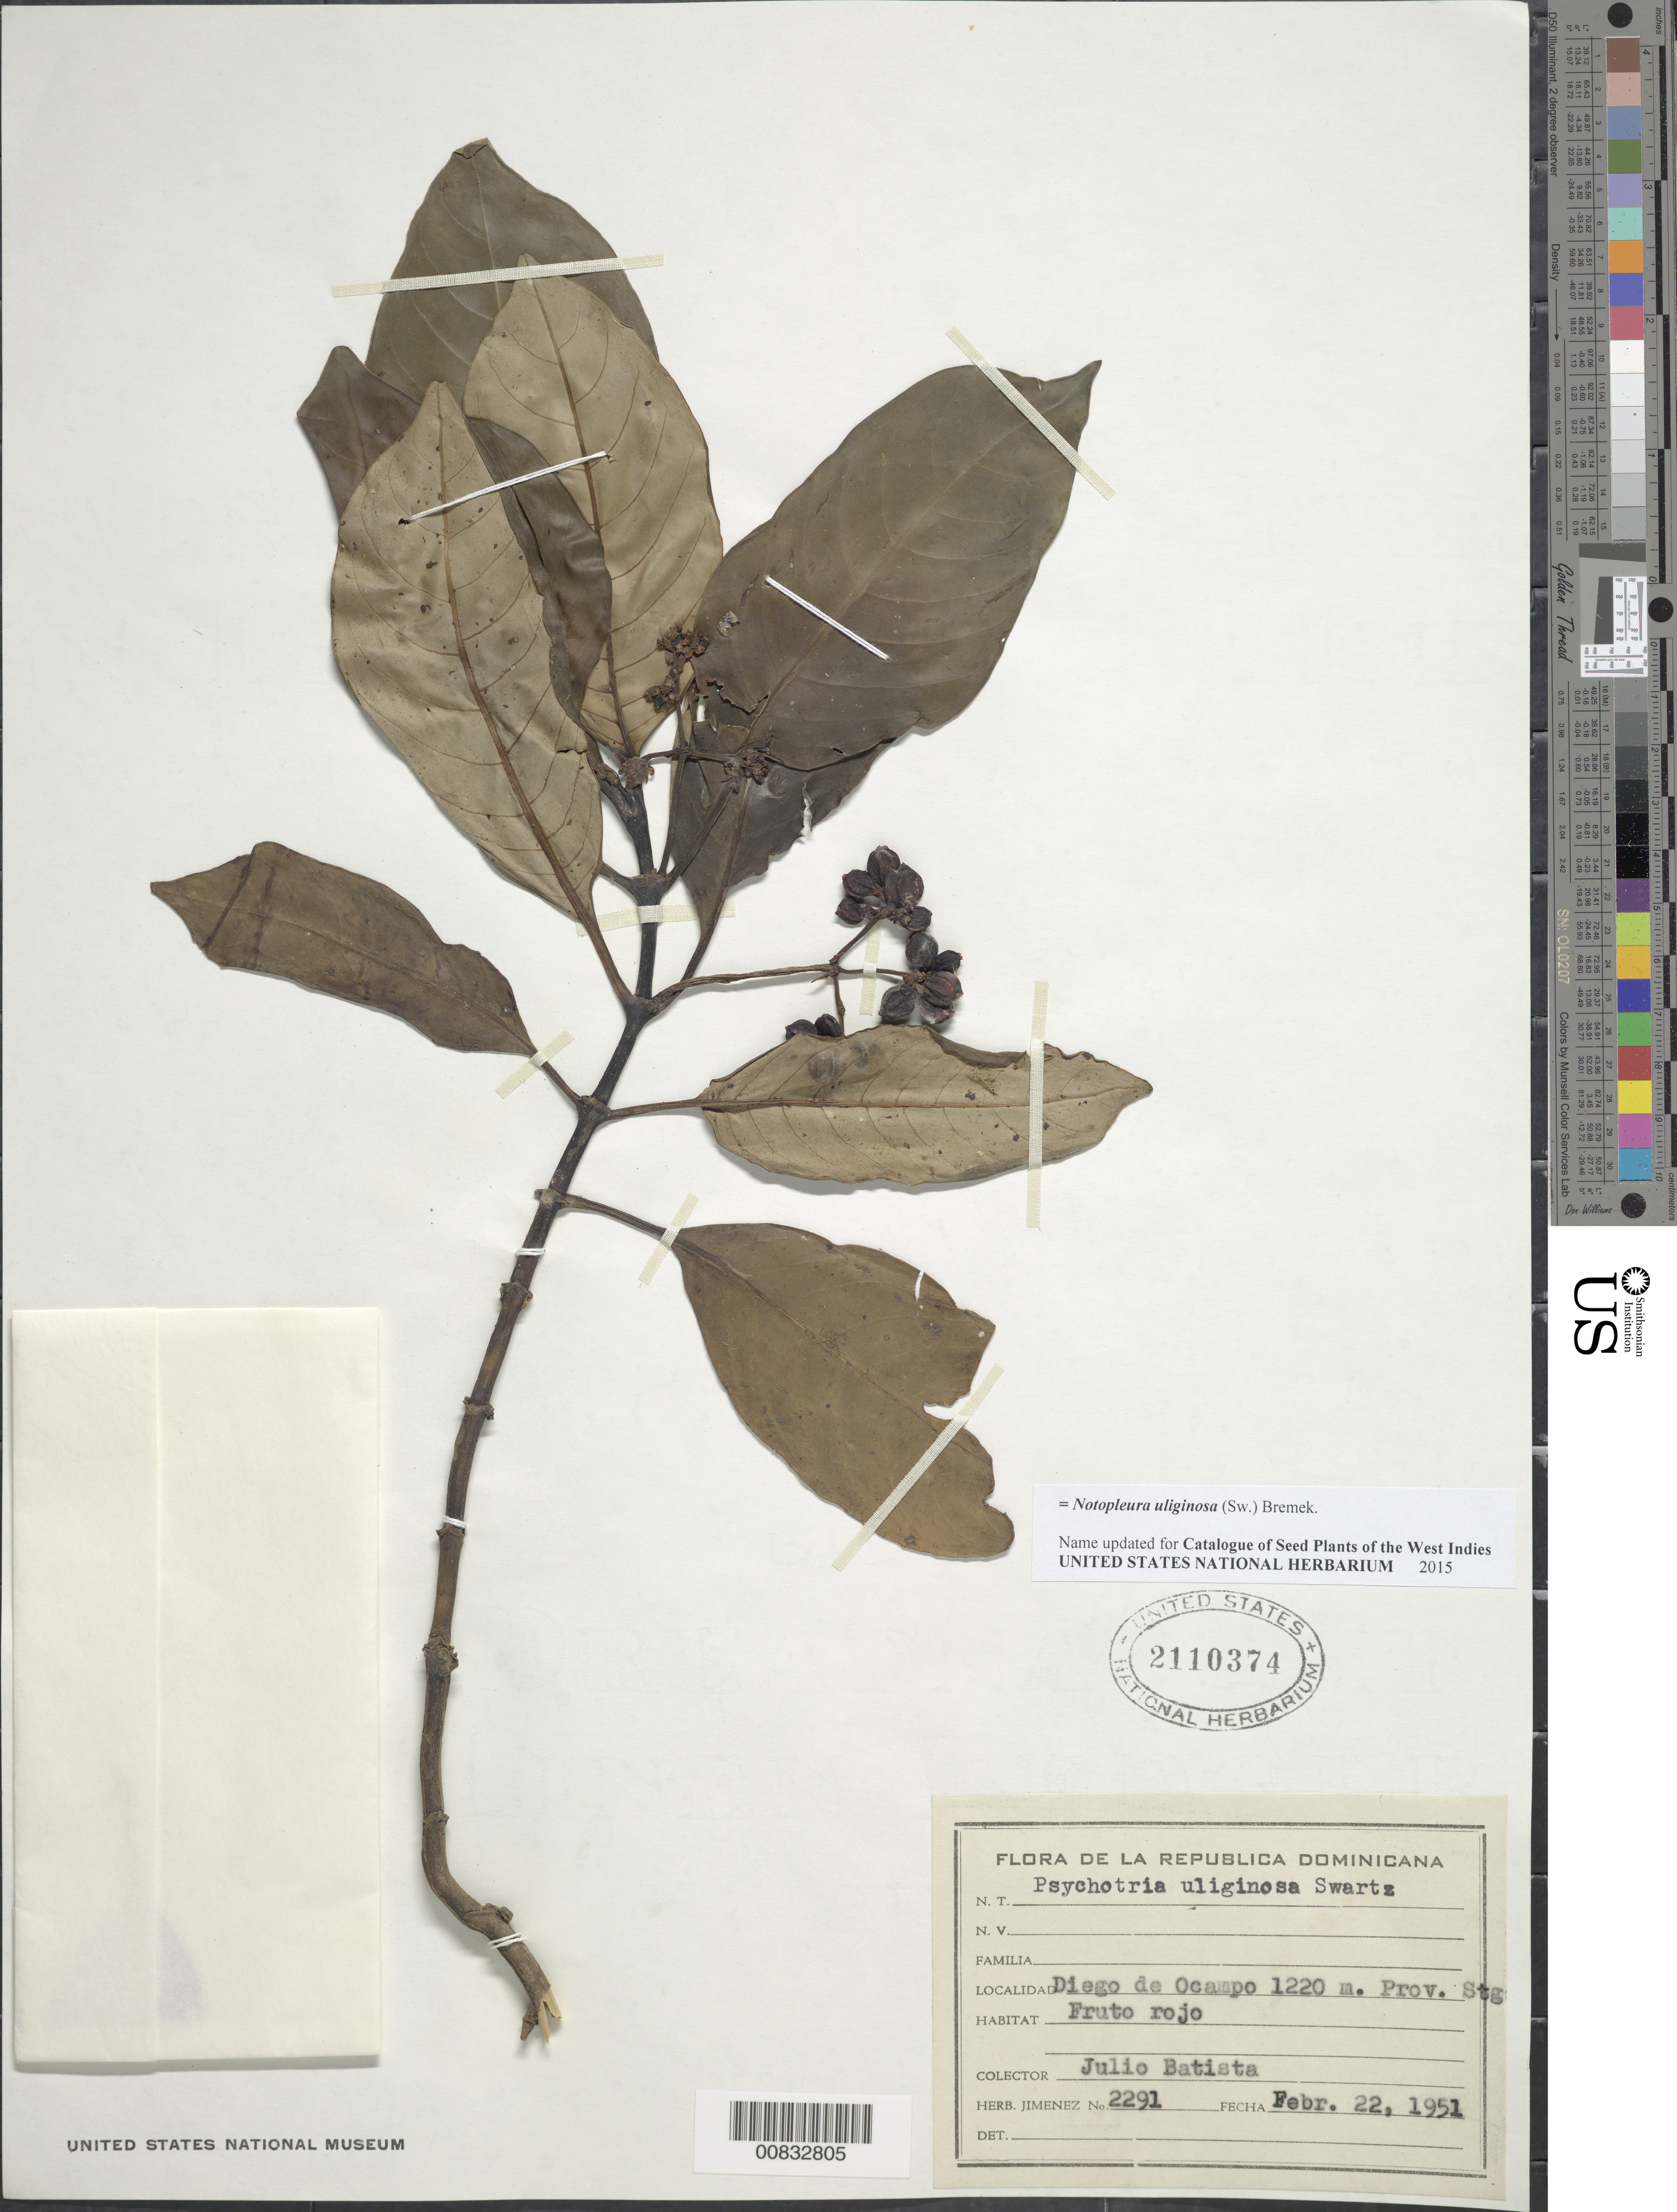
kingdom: Plantae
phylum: Tracheophyta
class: Magnoliopsida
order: Gentianales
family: Rubiaceae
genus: Notopleura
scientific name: Notopleura uliginosa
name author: (Sw.) Bremek.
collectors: J. Batista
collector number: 2291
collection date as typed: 22 Feb 1951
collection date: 1951-02-22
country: Dominican Republic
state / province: Santiago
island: Hispaniola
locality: Diego de Ocampo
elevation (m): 1220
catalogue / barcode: US 2110374